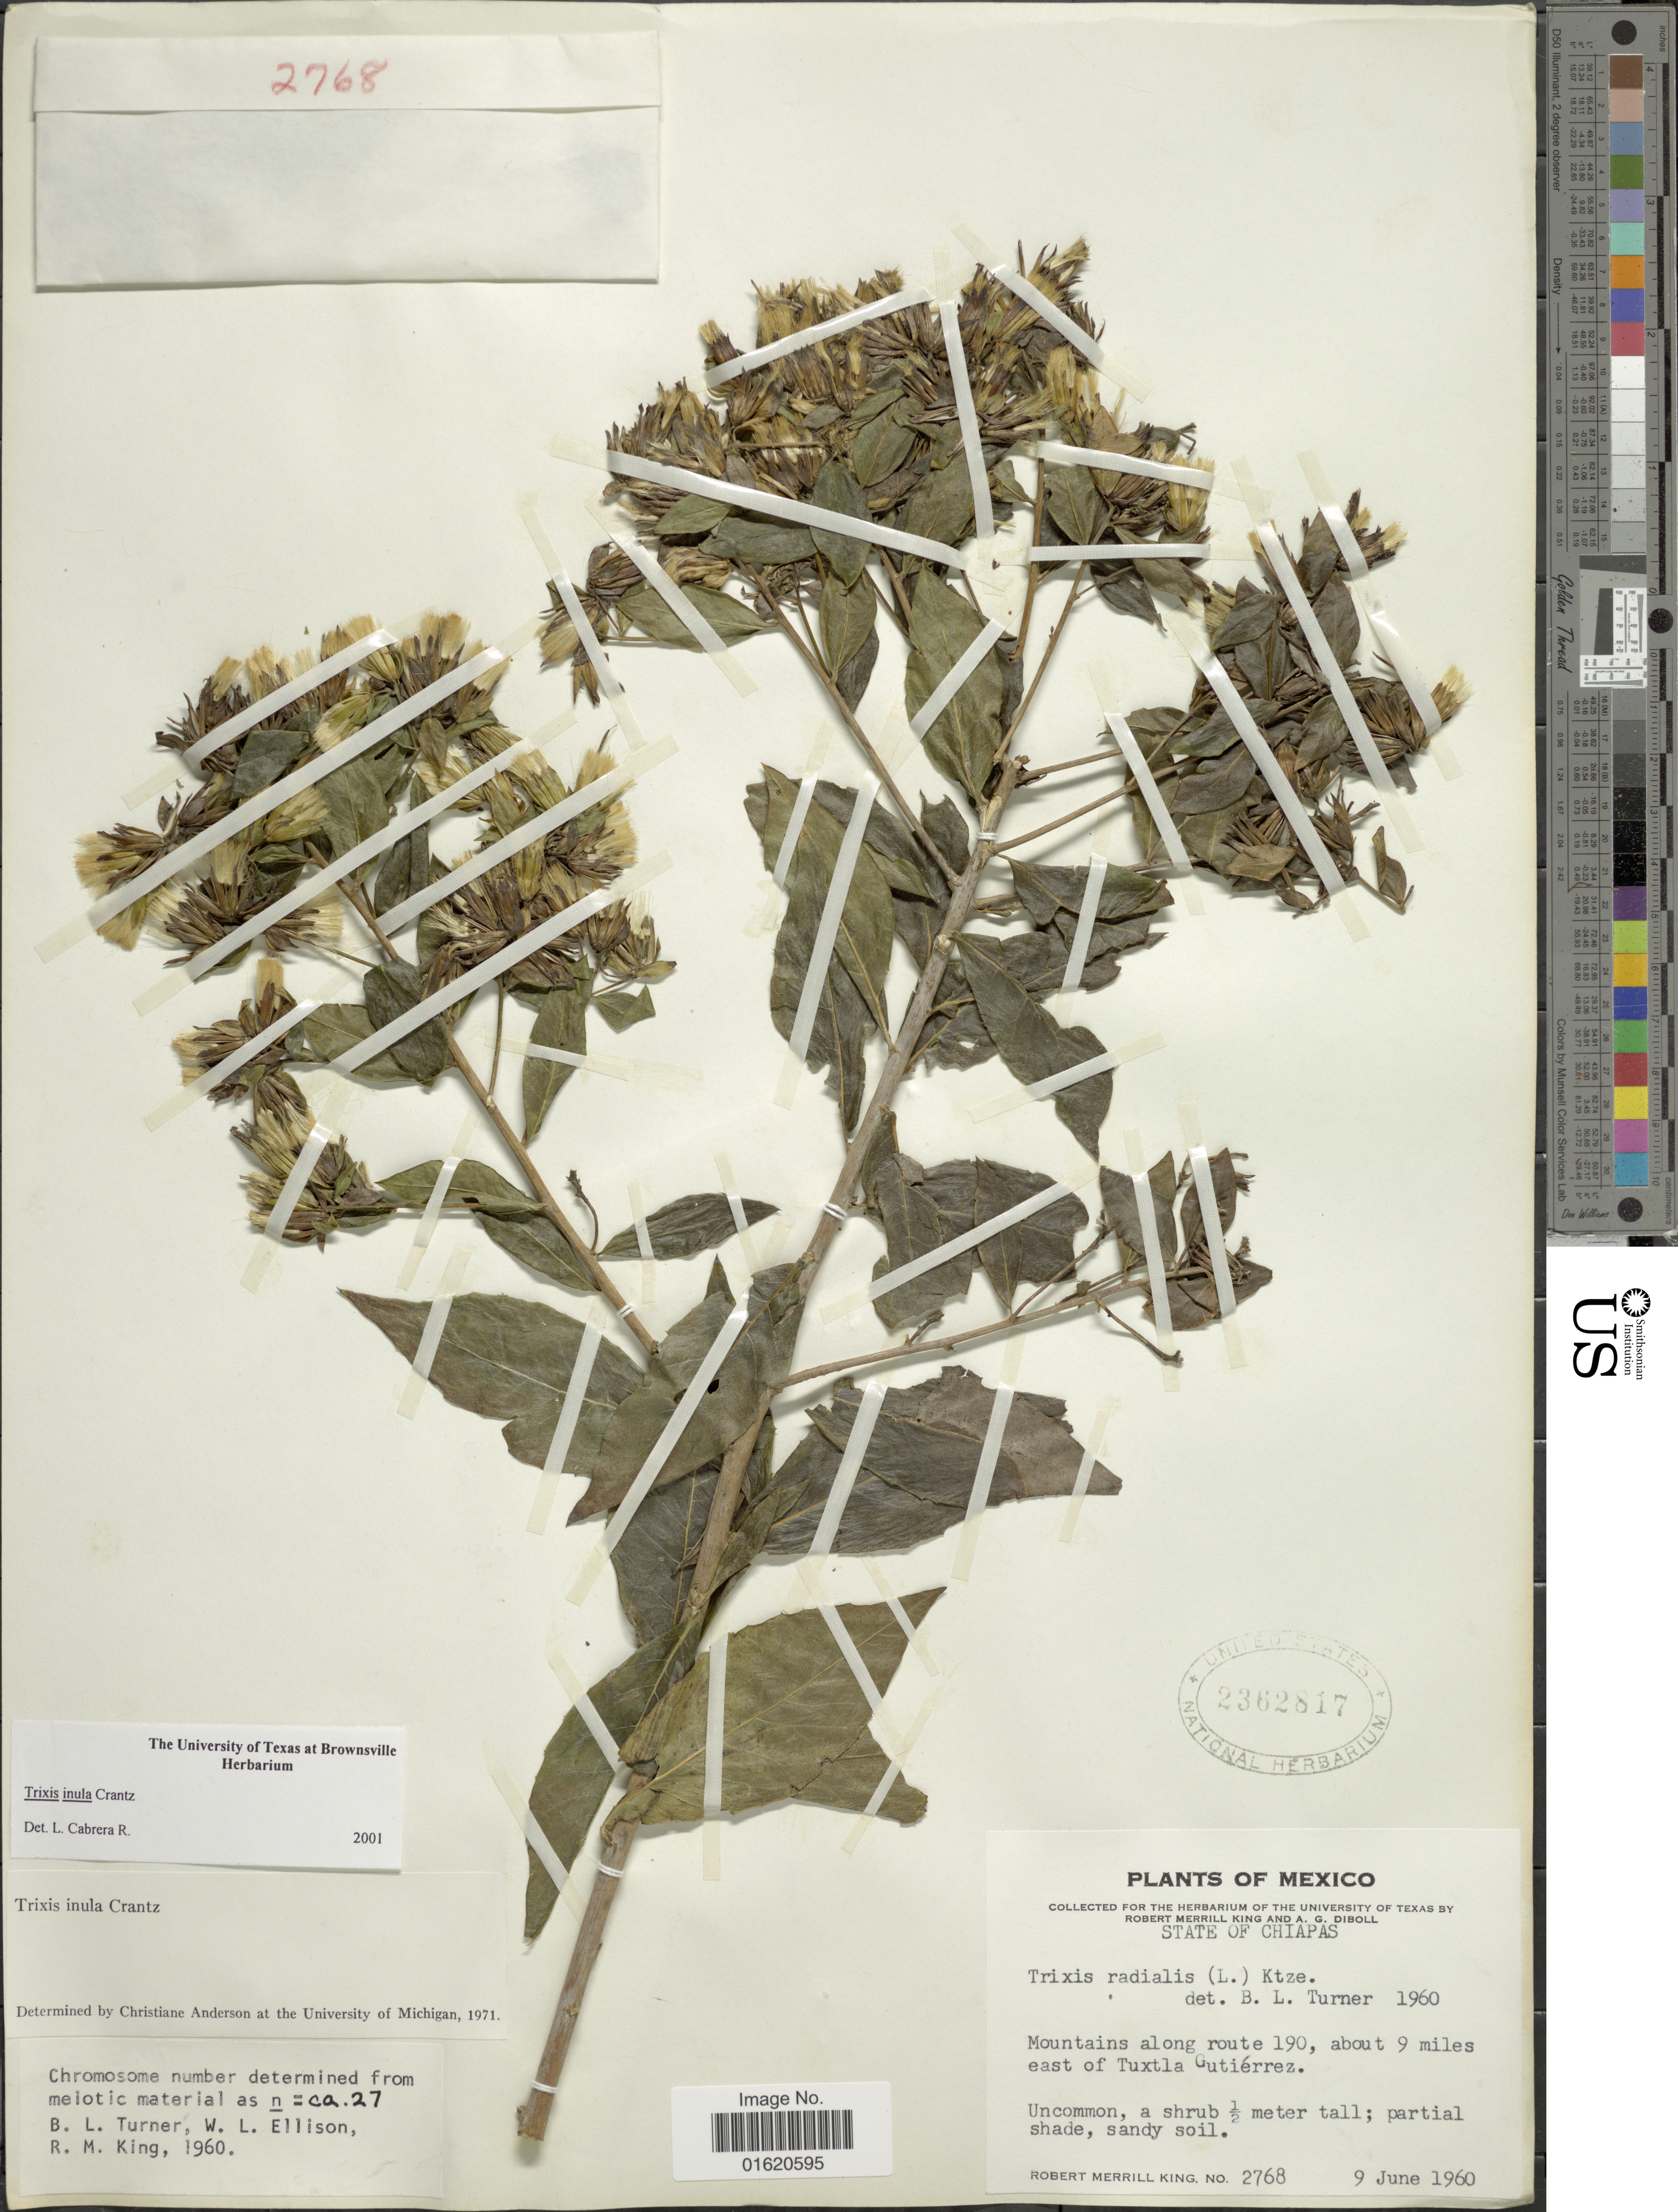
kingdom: Plantae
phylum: Tracheophyta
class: Magnoliopsida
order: Asterales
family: Asteraceae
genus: Trixis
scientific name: Trixis inula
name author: Crantz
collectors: R. M. King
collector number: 2768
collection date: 1960-06-09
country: Mexico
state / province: Chiapas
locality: Mountains along route 190, about 19 miles east of Tuxtla Gutiérrez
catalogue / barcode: US 2362817